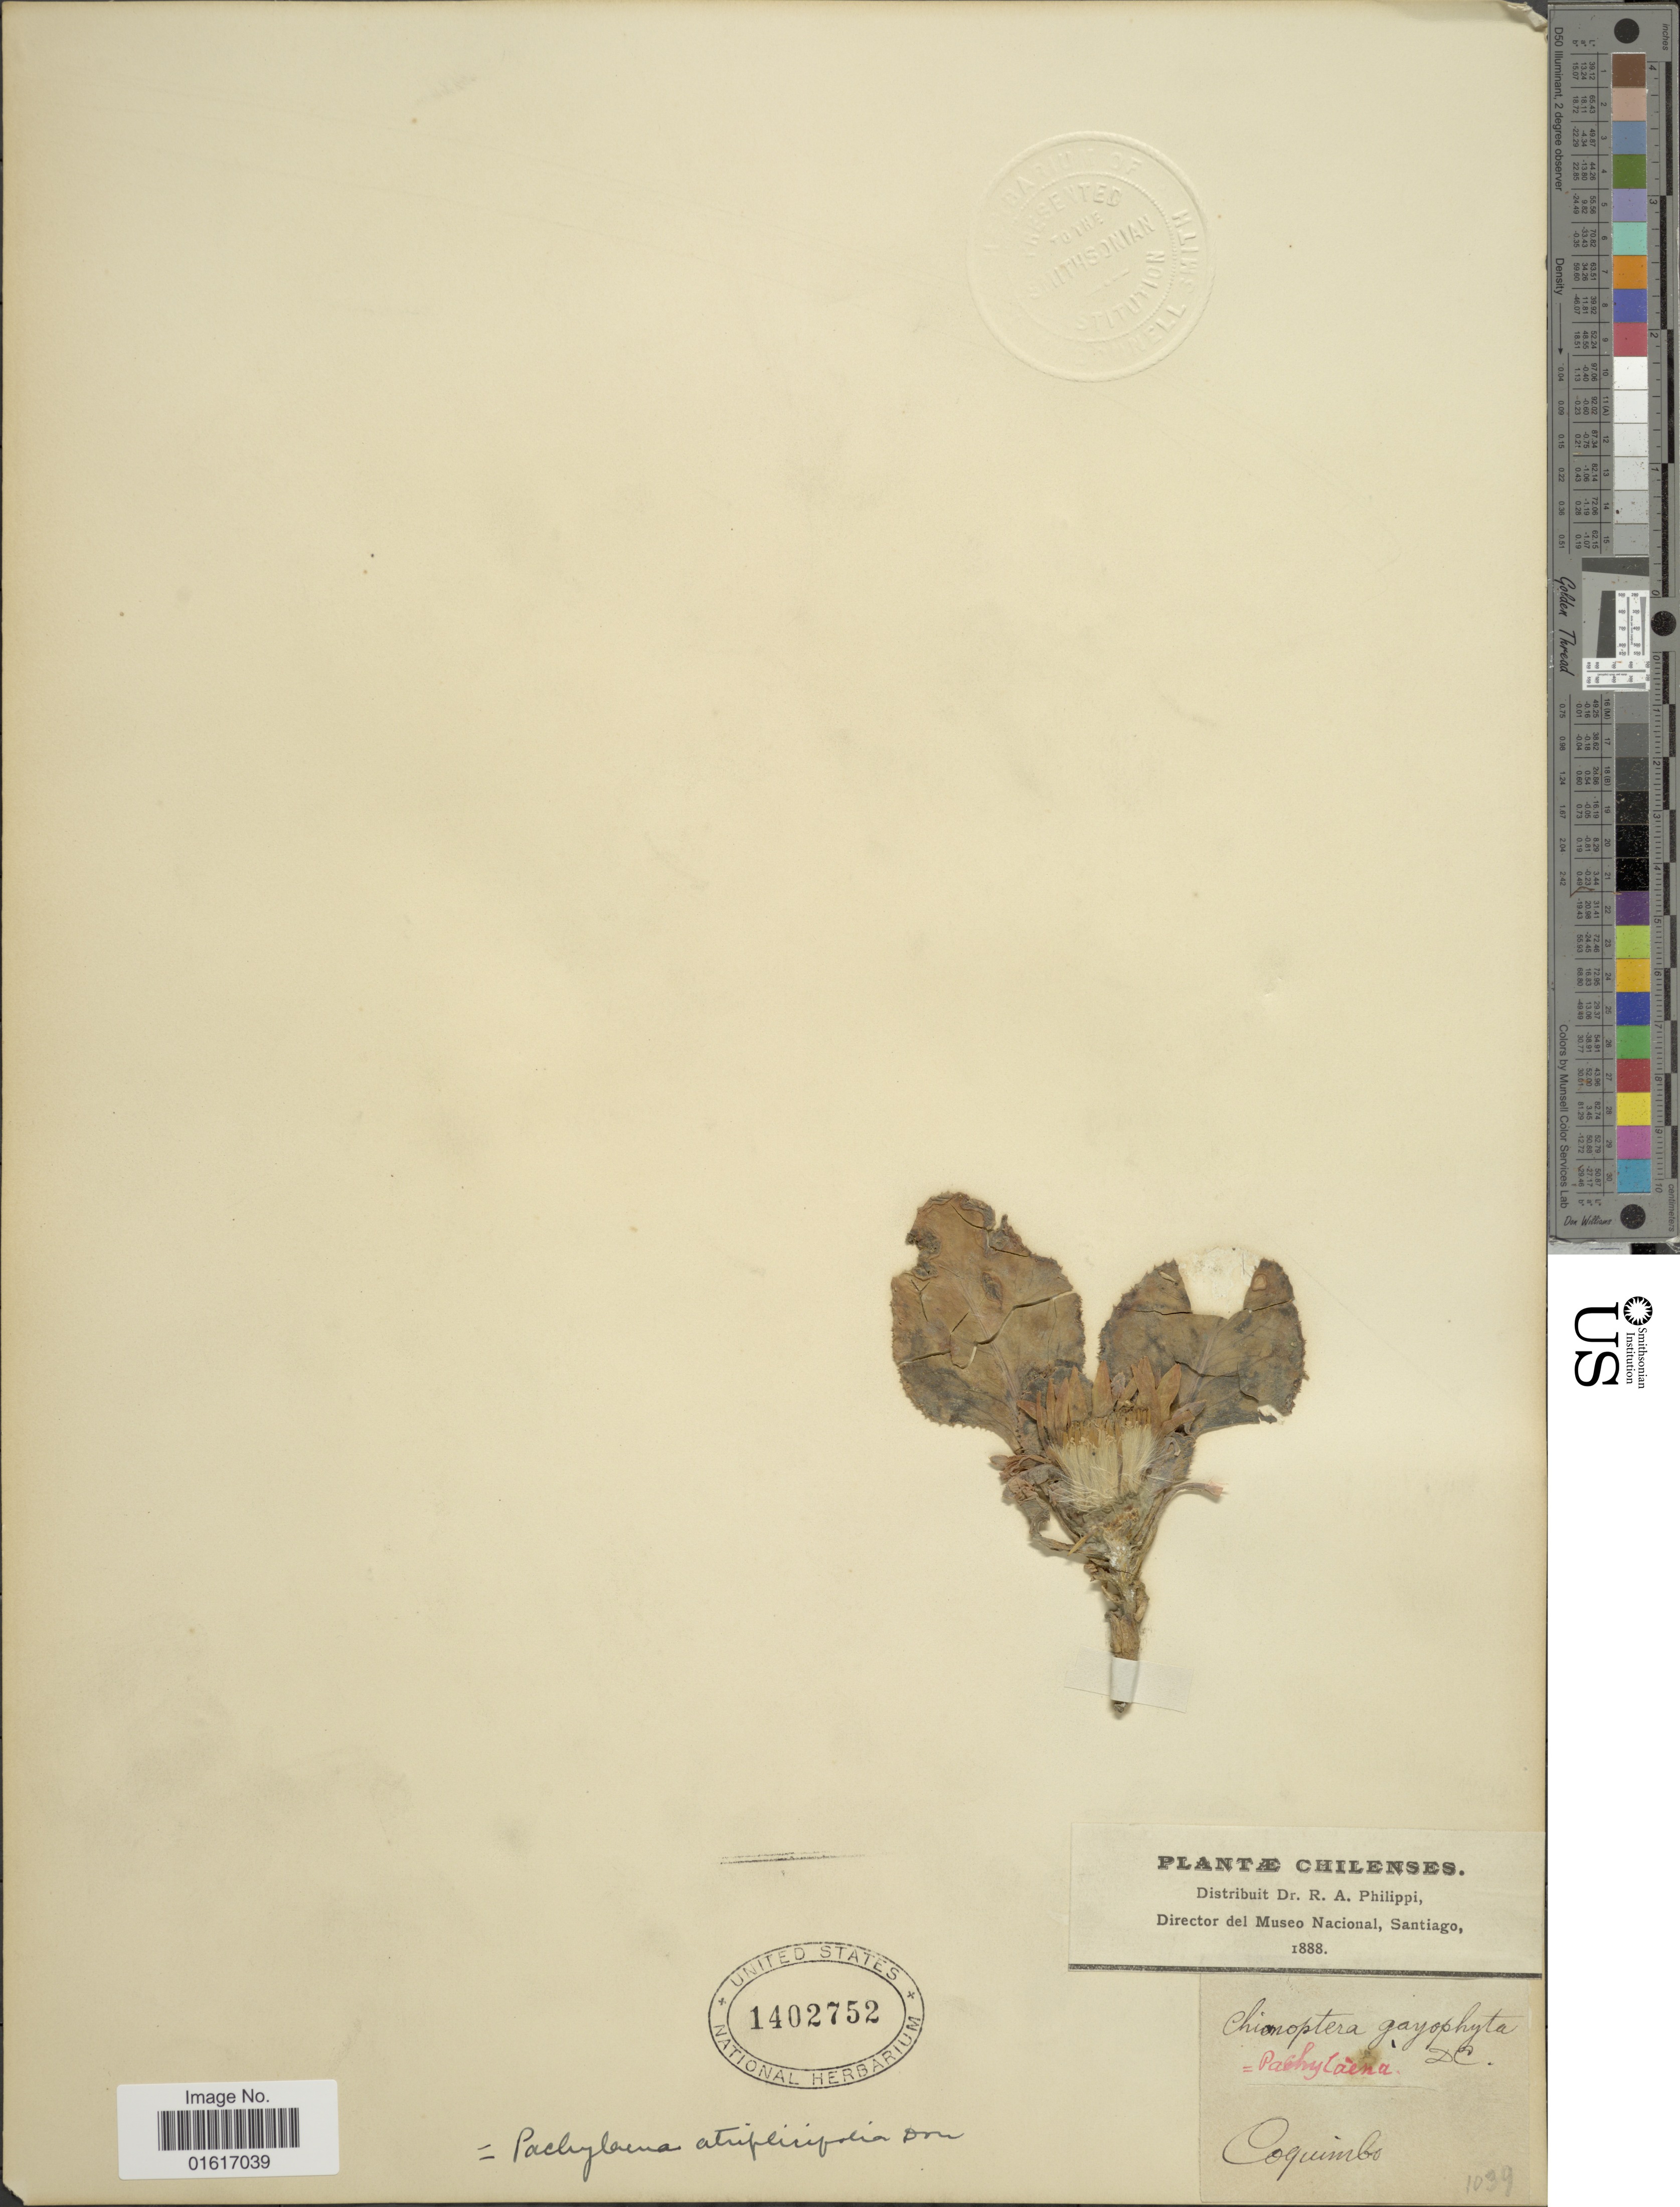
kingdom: Plantae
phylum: Tracheophyta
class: Magnoliopsida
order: Asterales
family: Asteraceae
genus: Pachylaena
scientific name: Pachylaena atriplicifolia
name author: D. Don ex Arn.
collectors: R. A. Philippi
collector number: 1039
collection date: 1888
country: Chile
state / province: Coquimbo (IV)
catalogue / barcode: US 1402752